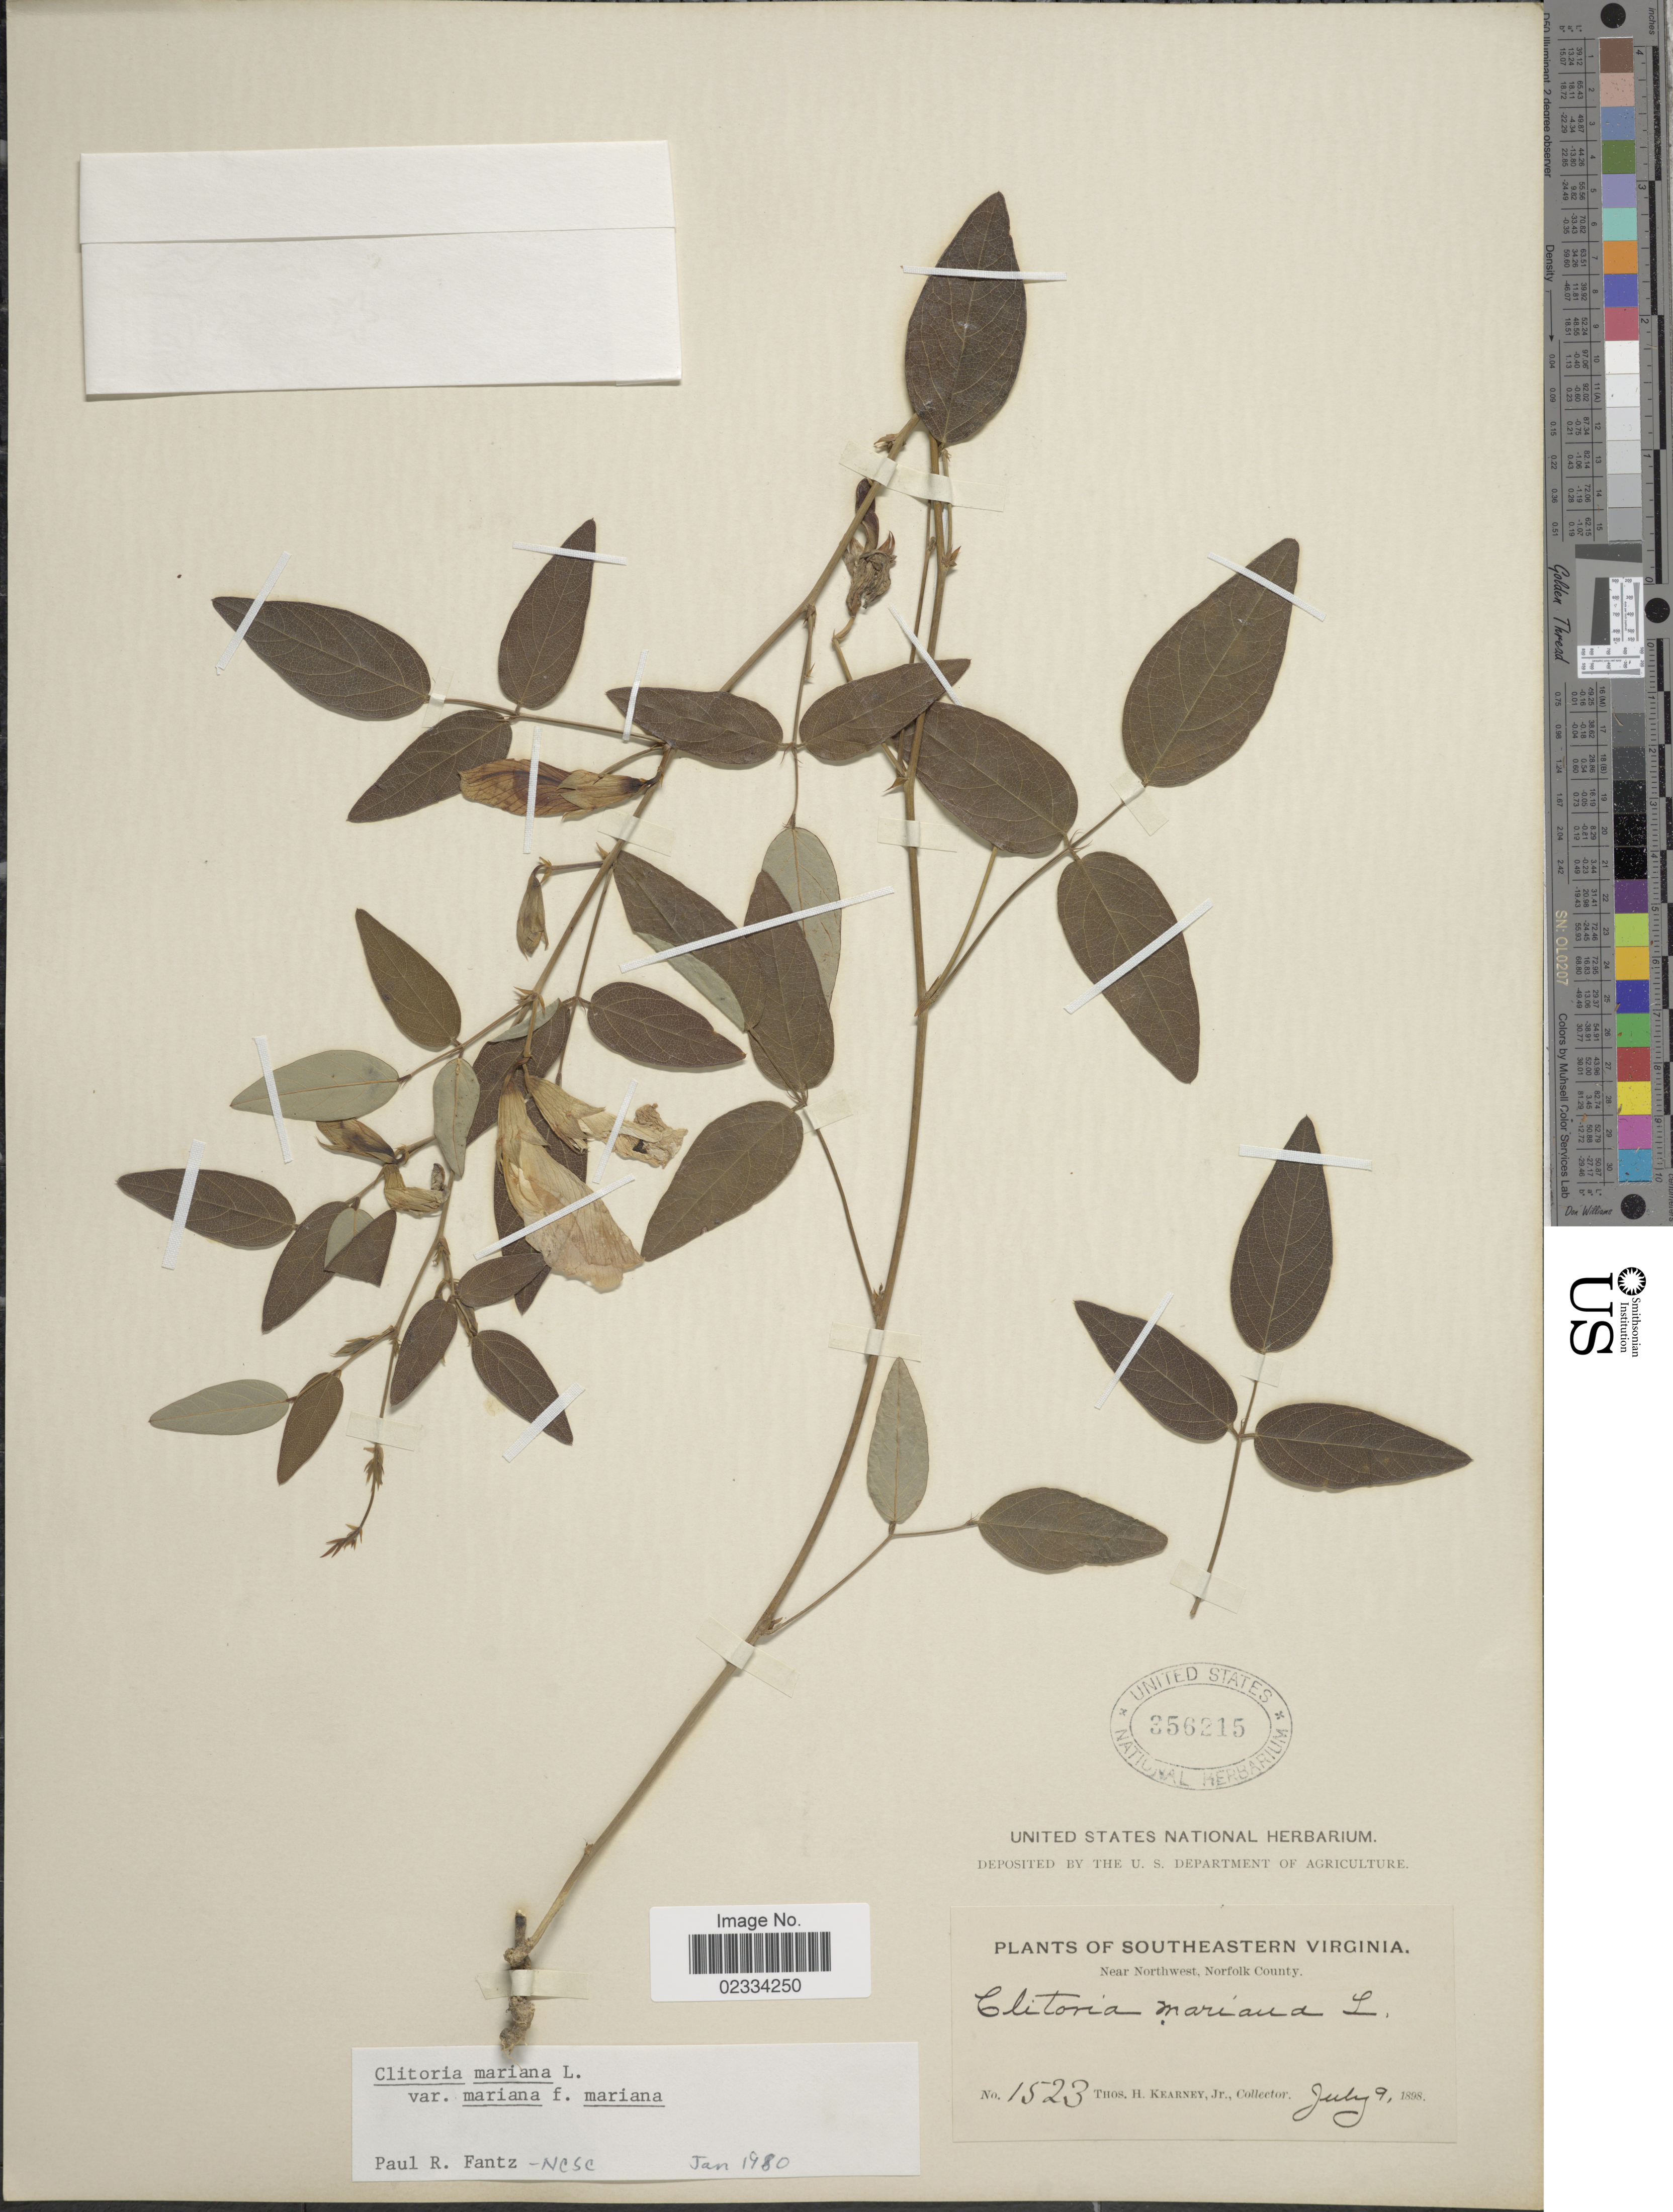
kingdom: Plantae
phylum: Tracheophyta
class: Magnoliopsida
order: Fabales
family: Fabaceae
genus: Clitoria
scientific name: Clitoria mariana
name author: L.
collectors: T. H. Kearney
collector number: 1523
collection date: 1898-07-09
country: United States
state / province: Virginia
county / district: City of Chesapeake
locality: Southeastern Virginia. Near Northwest, Norfolk County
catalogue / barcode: US 356215